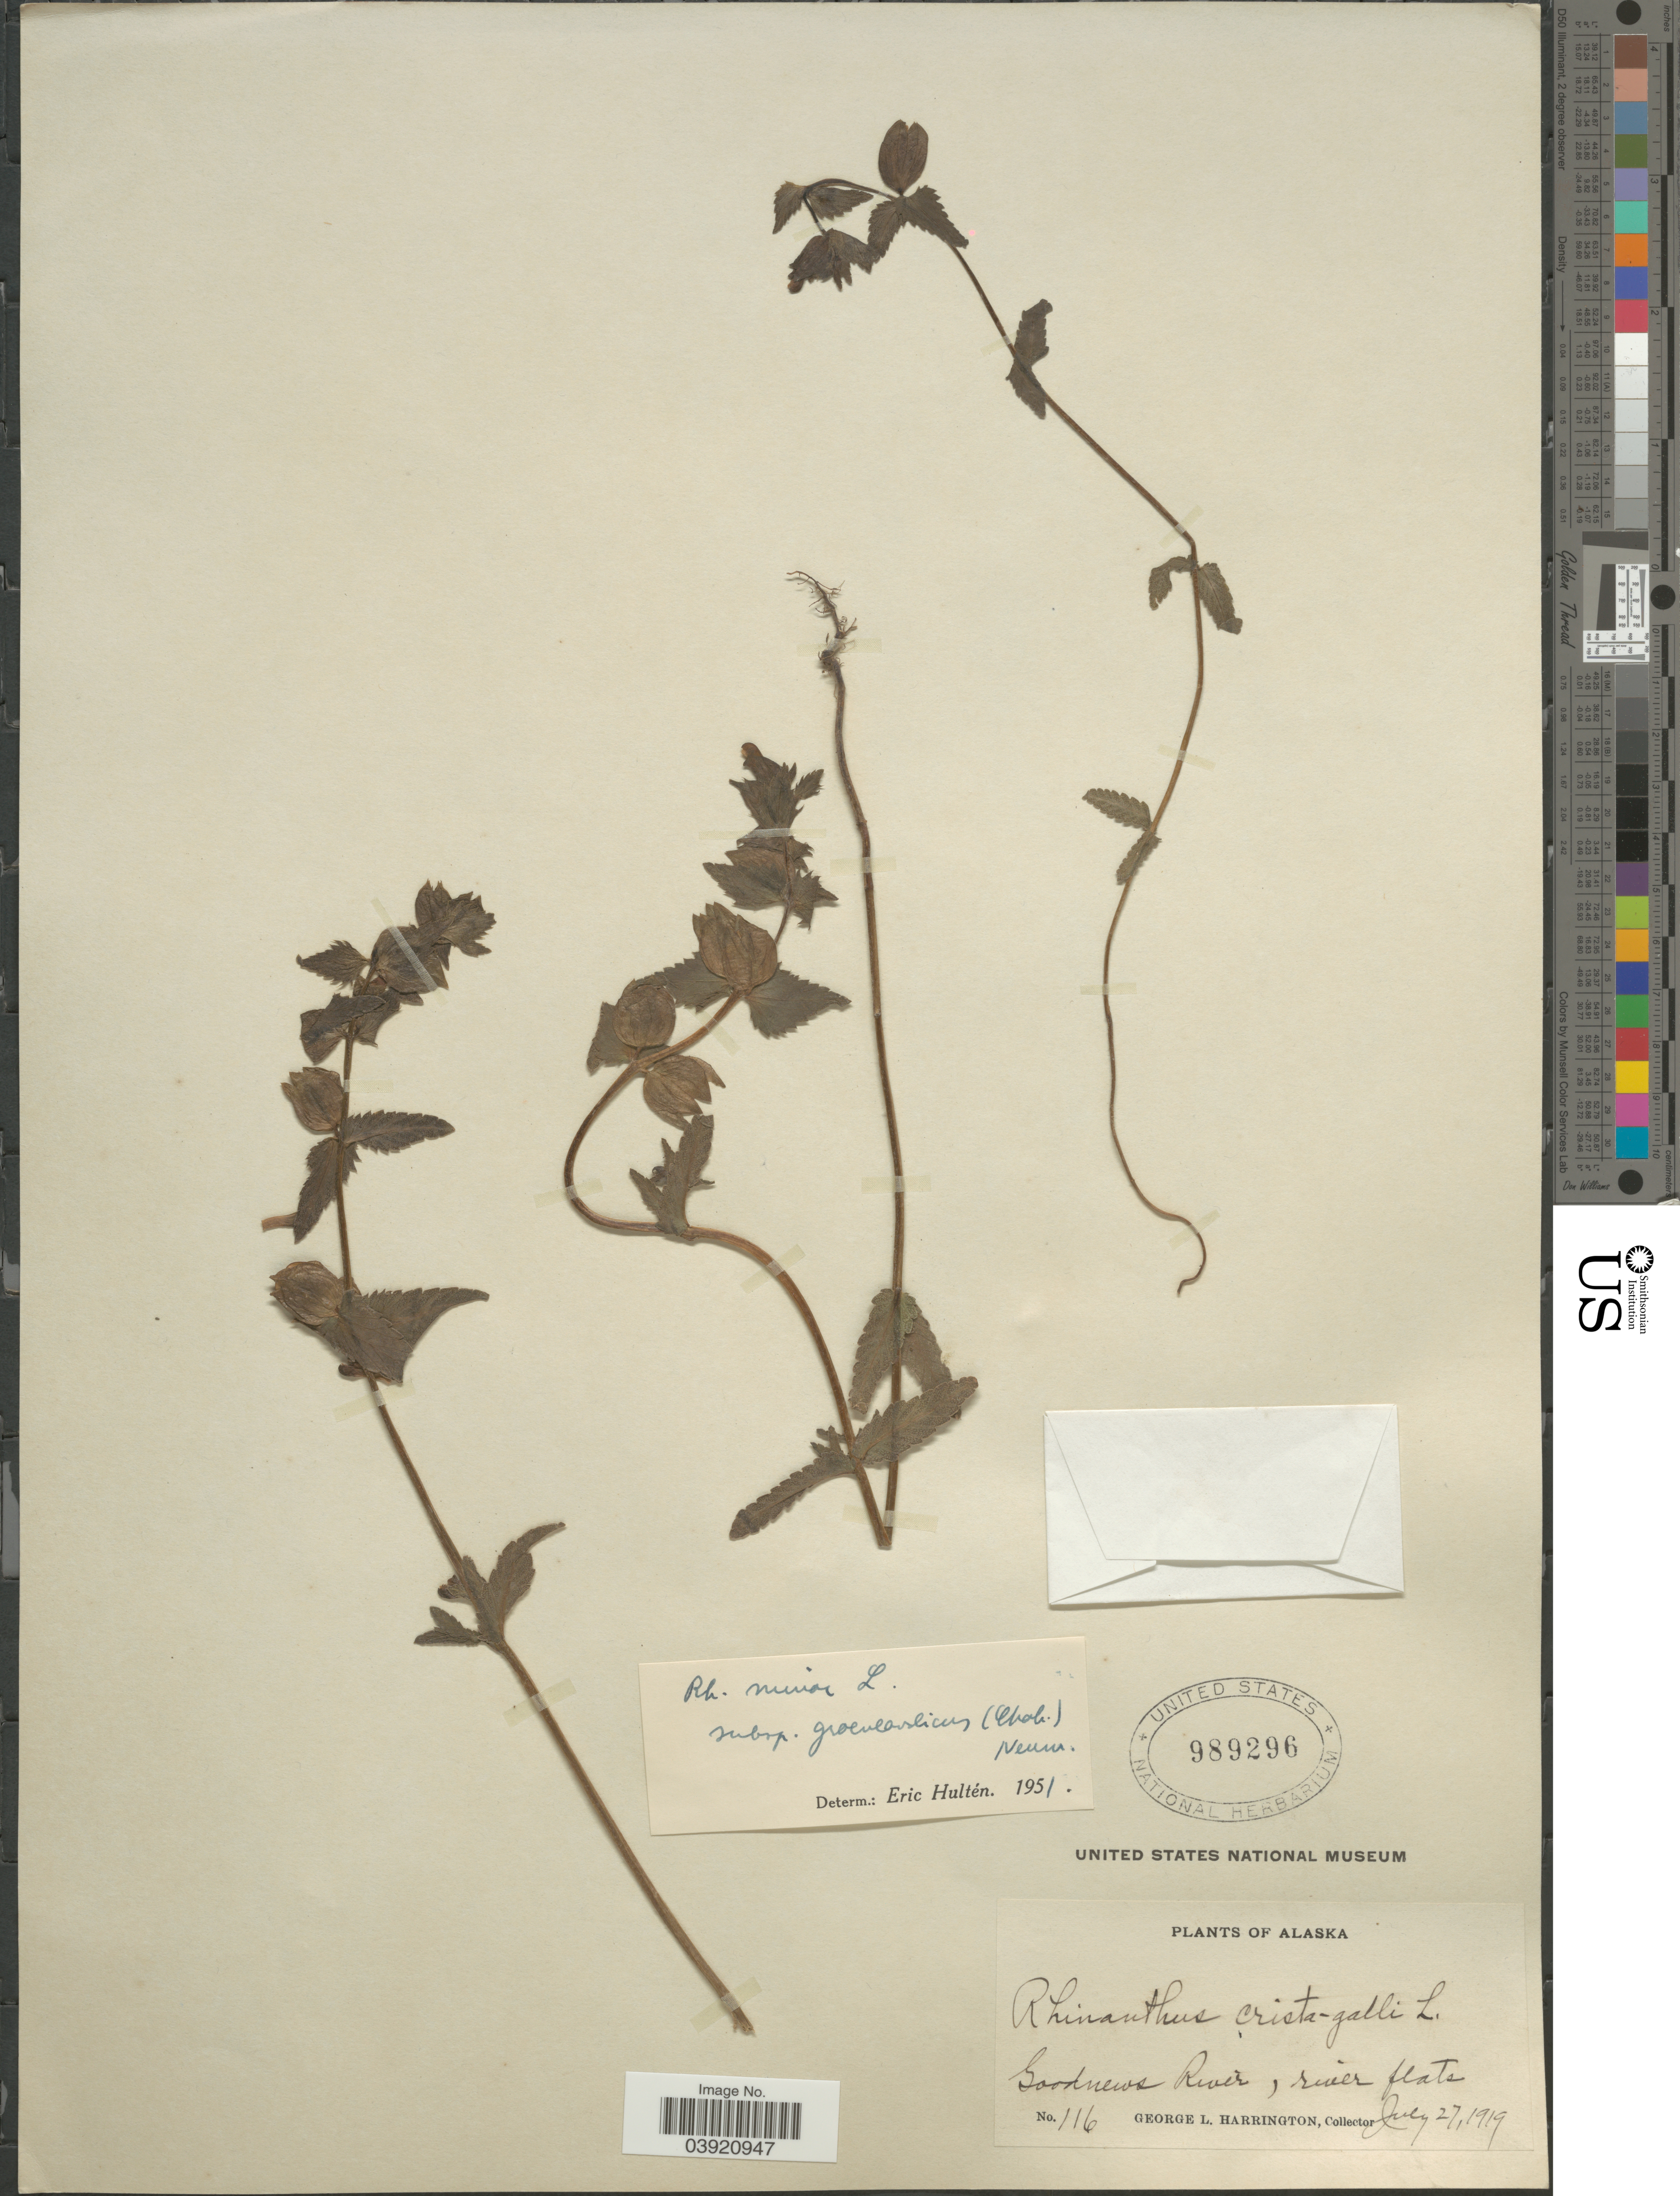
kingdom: Plantae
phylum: Tracheophyta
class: Magnoliopsida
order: Lamiales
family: Orobanchaceae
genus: Rhinanthus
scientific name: Rhinanthus major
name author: L.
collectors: G. Harrington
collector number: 116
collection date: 1919-07-27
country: United States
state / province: Alaska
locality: Goodnews River, river flats.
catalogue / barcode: US 989296